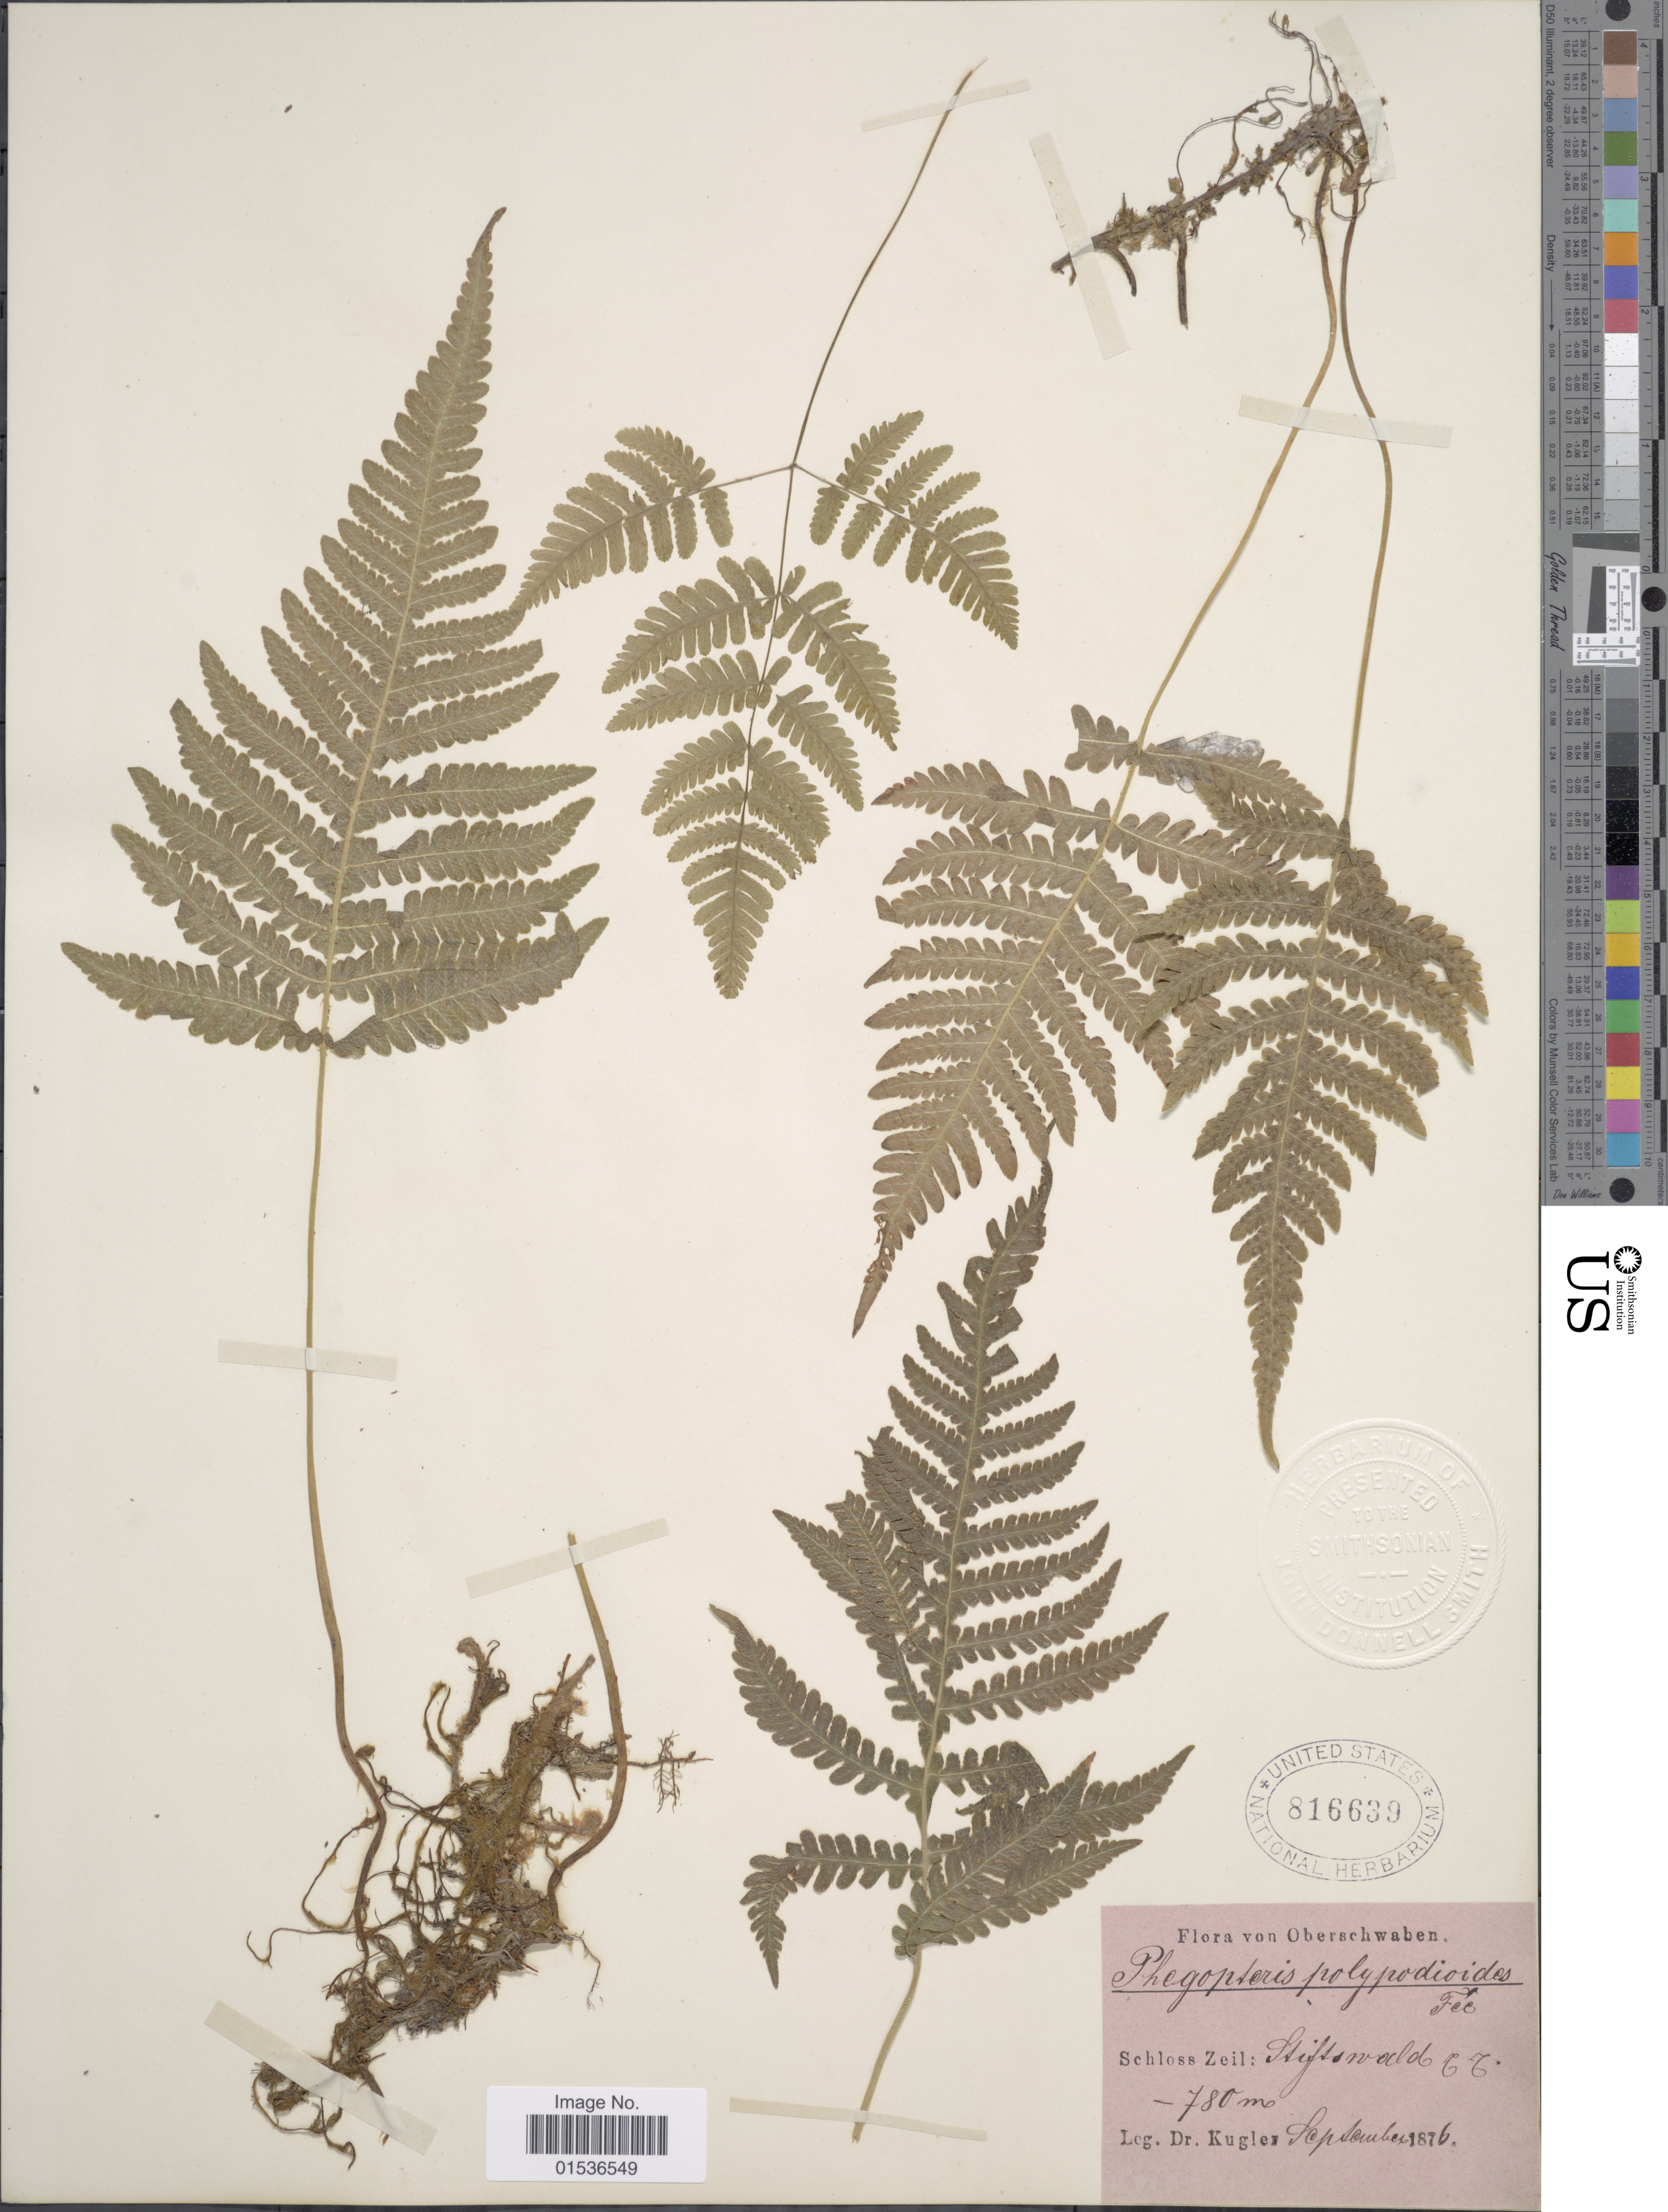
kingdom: Plantae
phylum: Tracheophyta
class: Polypodiopsida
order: Polypodiales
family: Thelypteridaceae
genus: Phegopteris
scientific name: Phegopteris connectilis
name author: (Michx.) Watt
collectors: Kugler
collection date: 1876-09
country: Germany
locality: Oberschwaben, Schloss Zeil: Stiftswald r.r. [interpreted]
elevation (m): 780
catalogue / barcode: US 816639